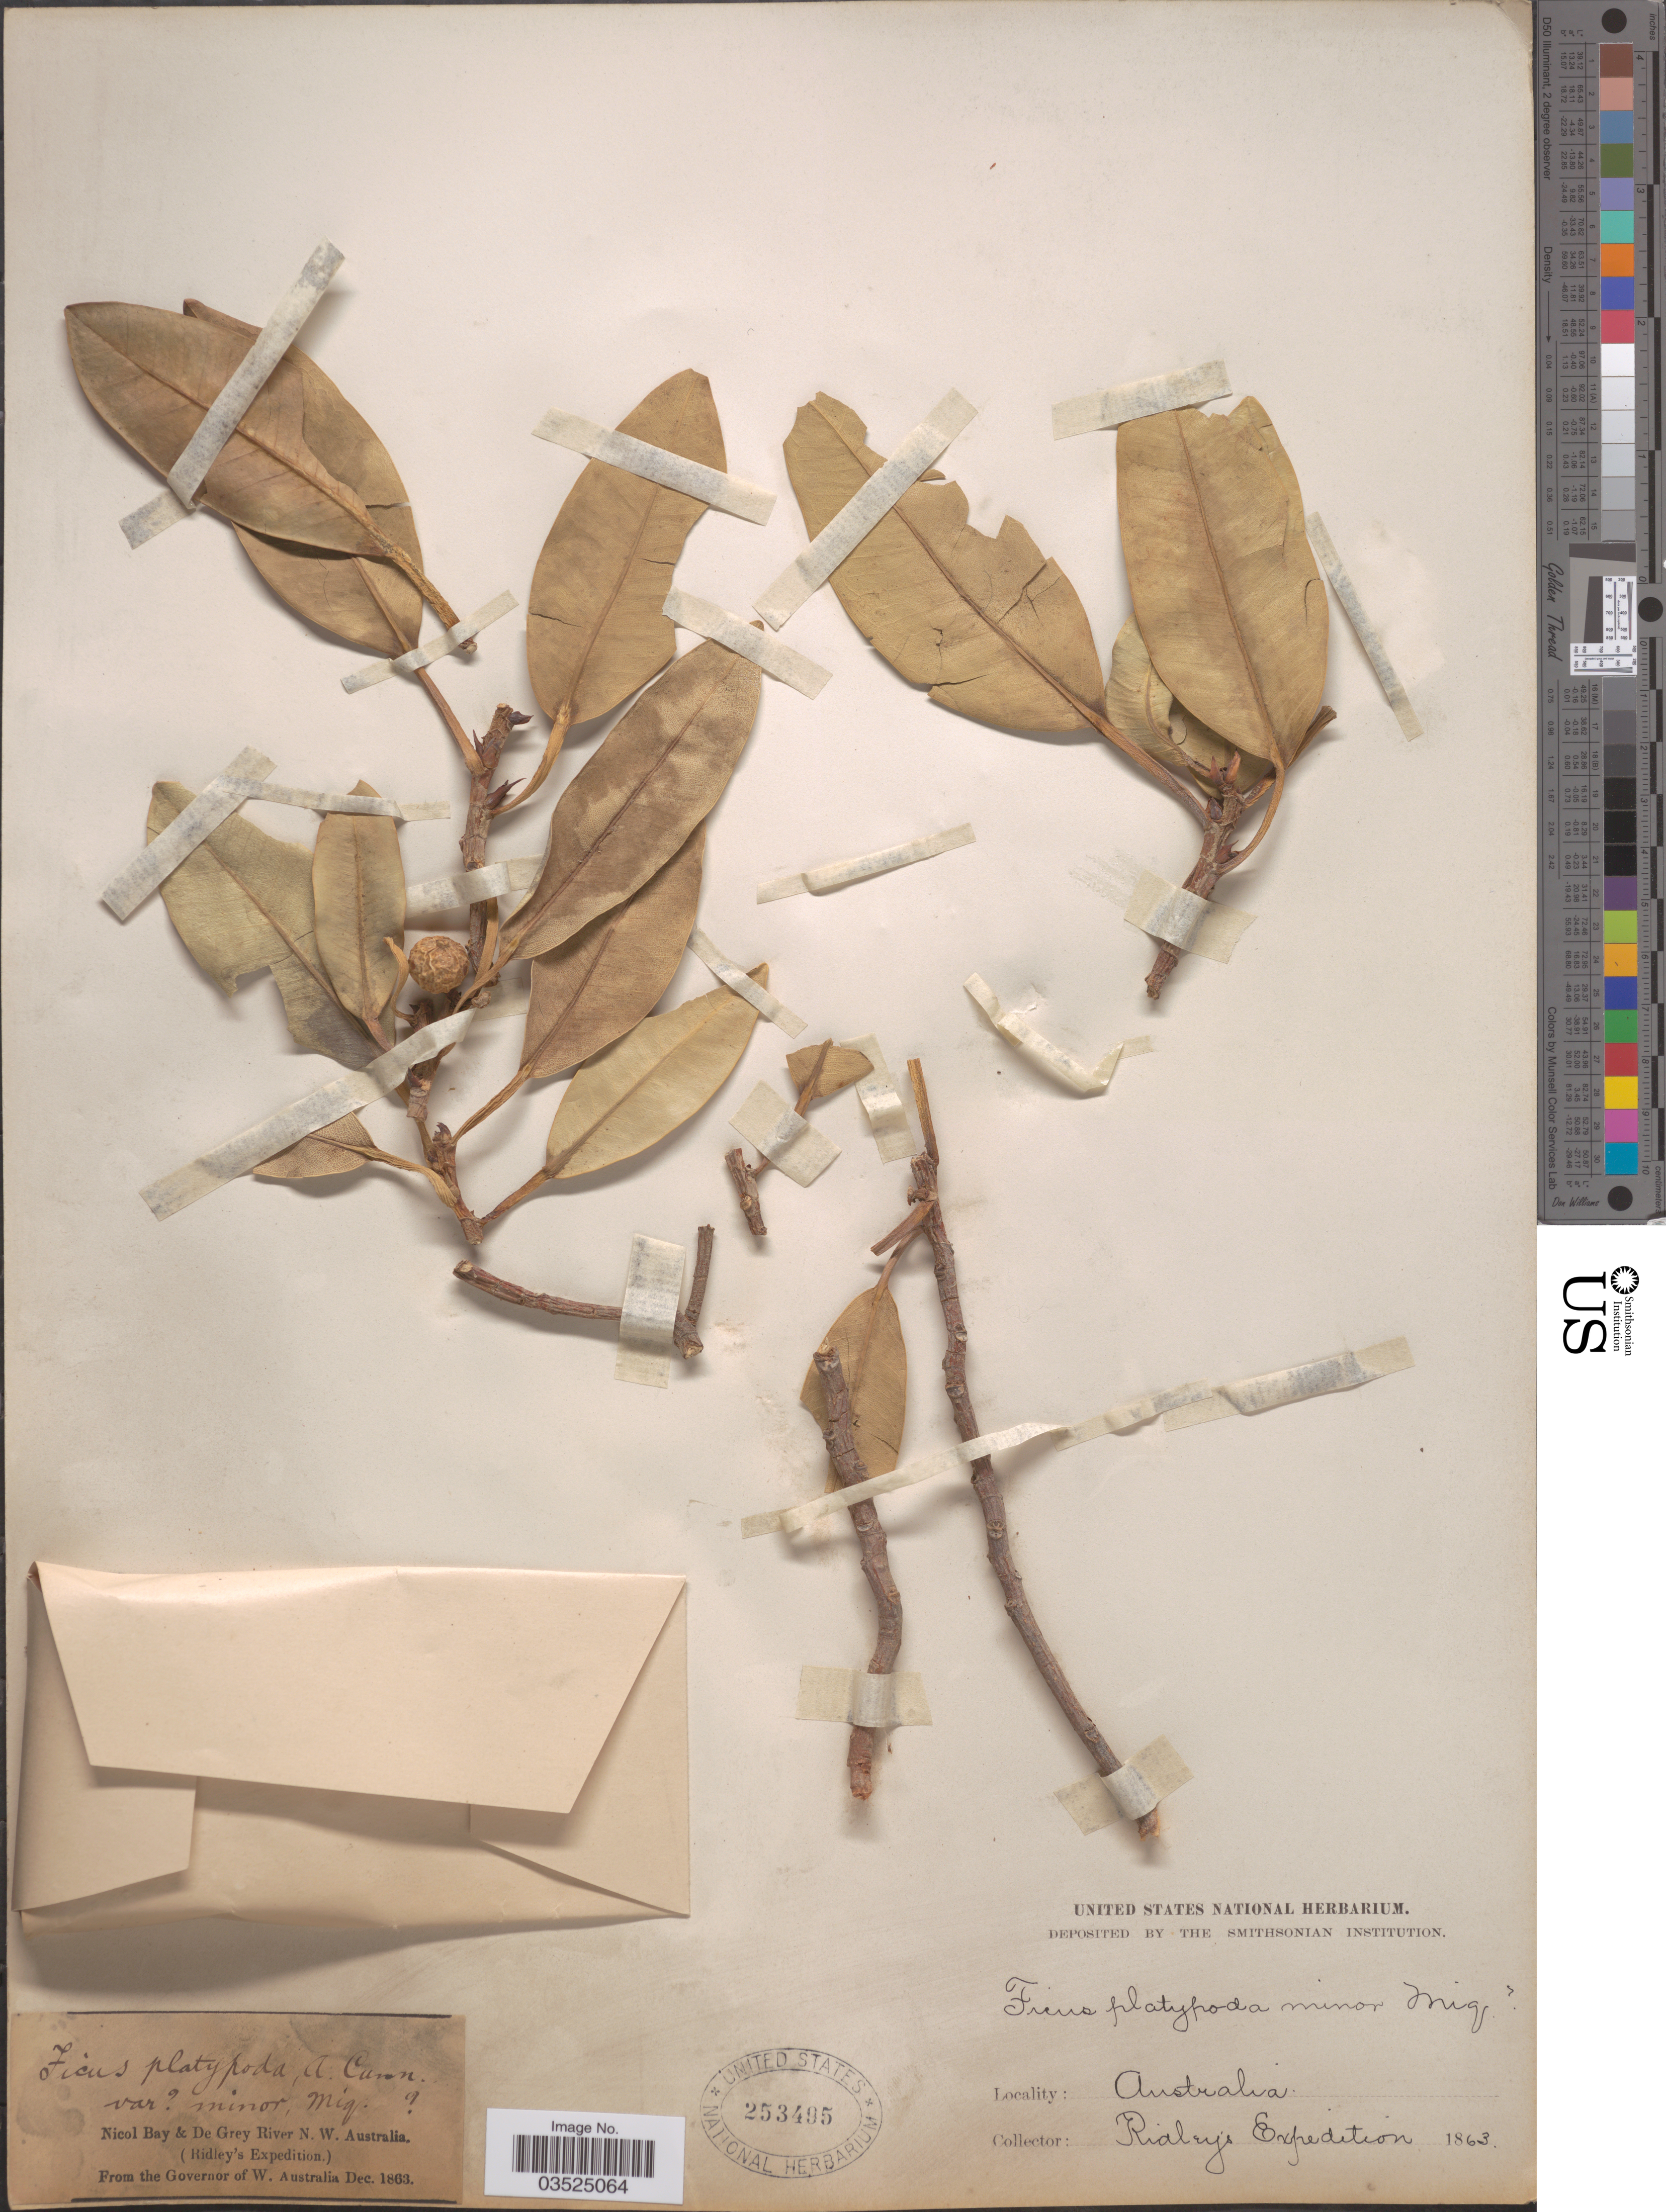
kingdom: Plantae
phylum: Tracheophyta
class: Magnoliopsida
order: Rosales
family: Moraceae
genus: Ficus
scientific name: Ficus brachypoda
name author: (Miq.) Miq.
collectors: -. Ridley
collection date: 1863-12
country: Australia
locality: Nicol Bay & De Grey River N.W. Australia.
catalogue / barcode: US 253495